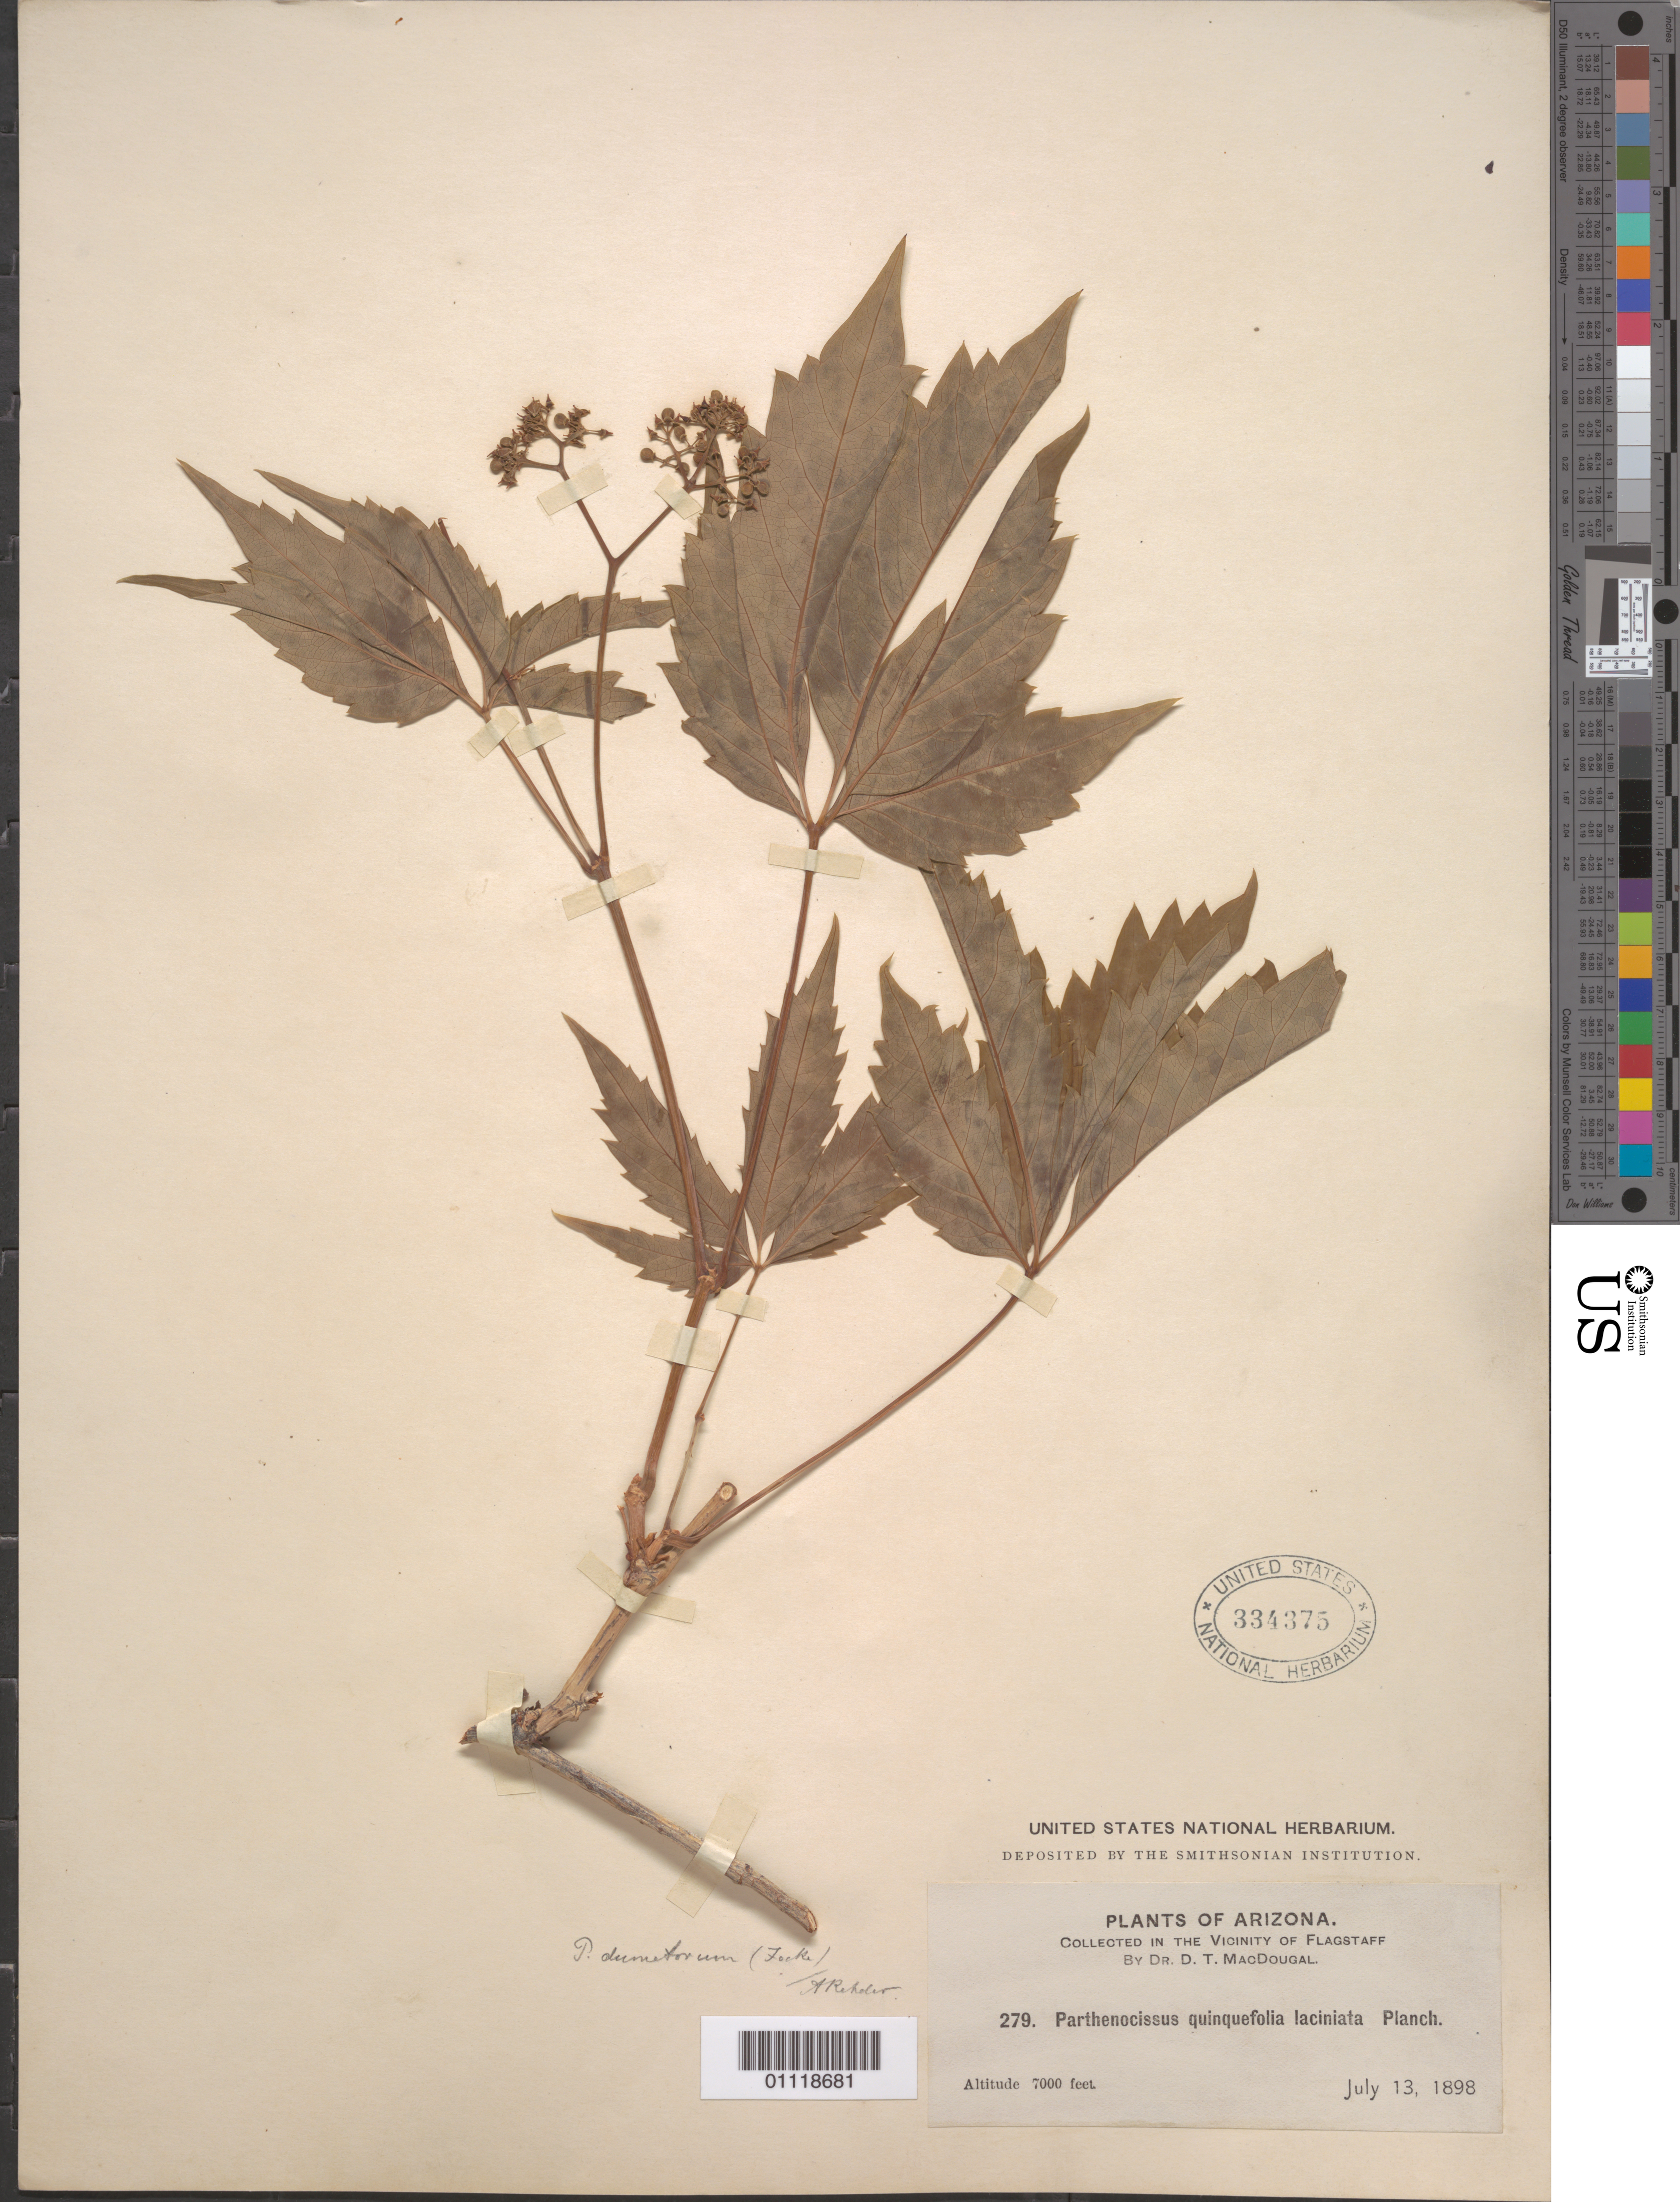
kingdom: Plantae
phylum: Tracheophyta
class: Magnoliopsida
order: Vitales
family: Vitaceae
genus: Parthenocissus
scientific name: Parthenocissus vitacea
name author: (Knerr) Hitchc.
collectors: D. T. MacDougal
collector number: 279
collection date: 1898-07-13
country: United States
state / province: Arizona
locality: Vicinity of Flagstaff.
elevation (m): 2134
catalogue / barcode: US 334375